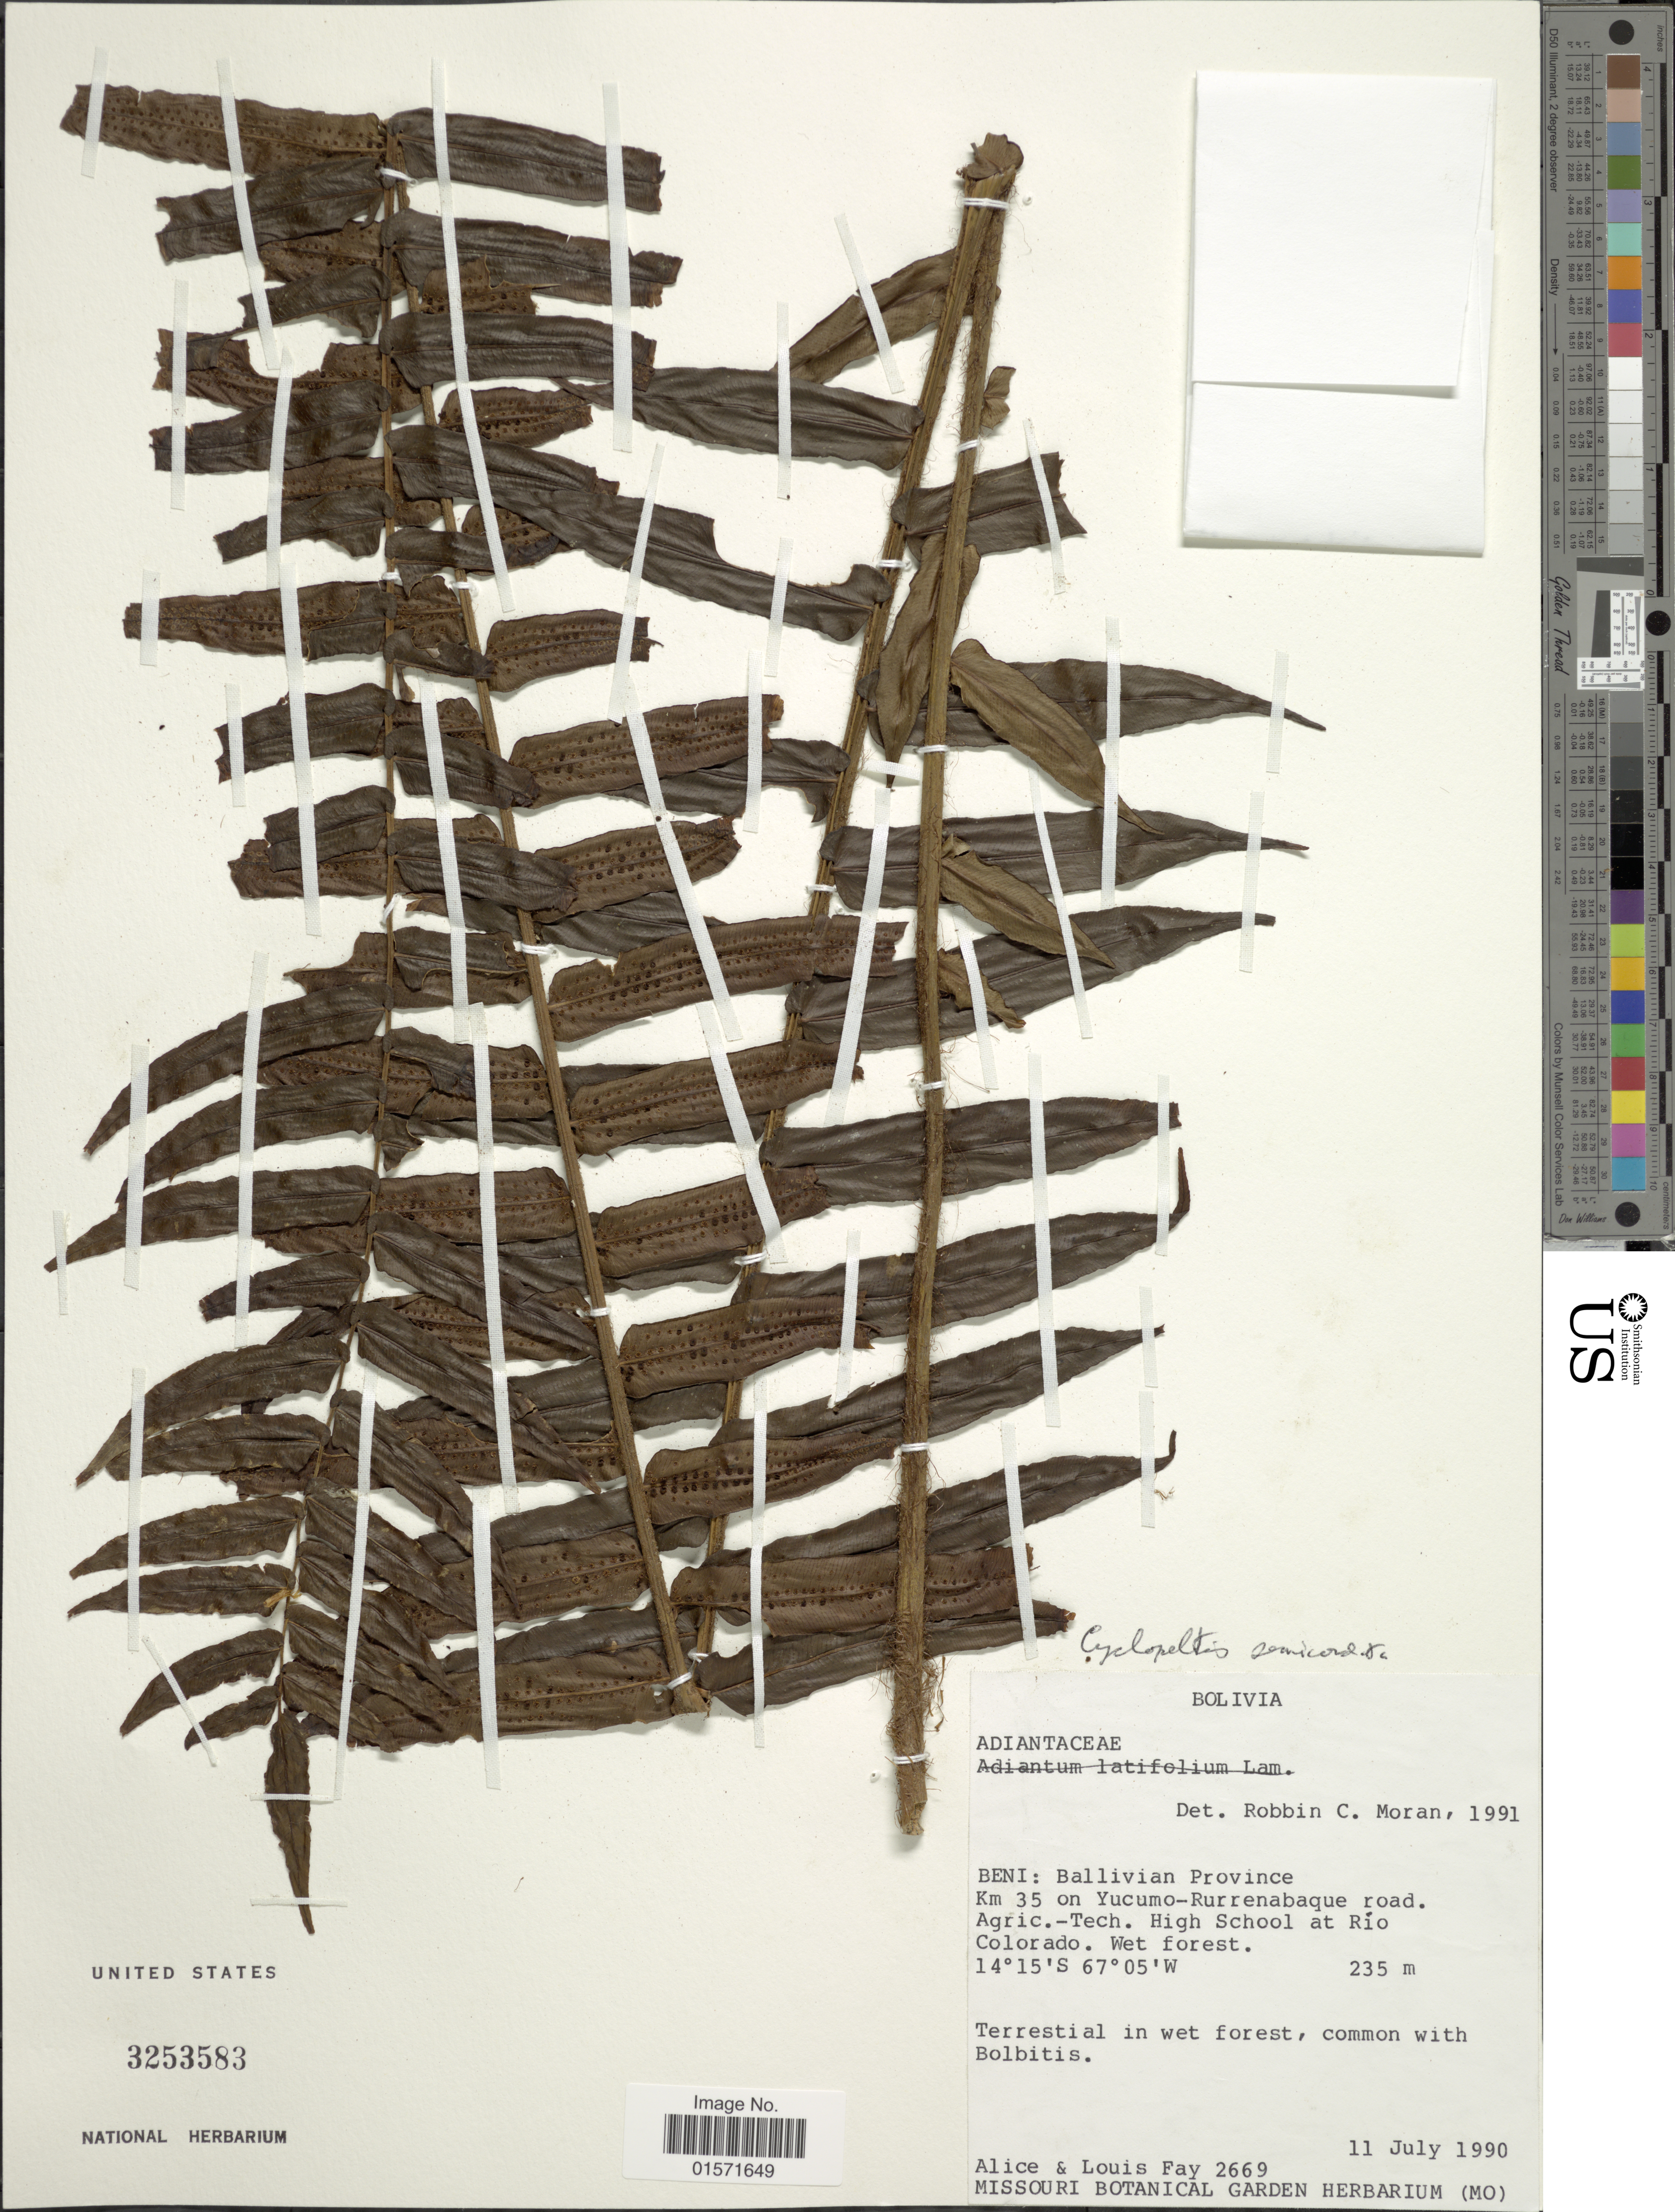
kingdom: Plantae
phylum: Tracheophyta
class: Polypodiopsida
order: Polypodiales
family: Lomariopsidaceae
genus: Cyclopeltis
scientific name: Cyclopeltis semicordata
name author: (Sw.) J. Sm.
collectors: A. Fay & L. Fay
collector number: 2669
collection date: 1990-07-11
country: Bolivia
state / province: Beni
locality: Beni: ballivan Province Km 35 on Yucumo-Rurrenabaque road. Agric. -Tech. High School at Rio Colorado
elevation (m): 235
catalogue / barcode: US 3253583